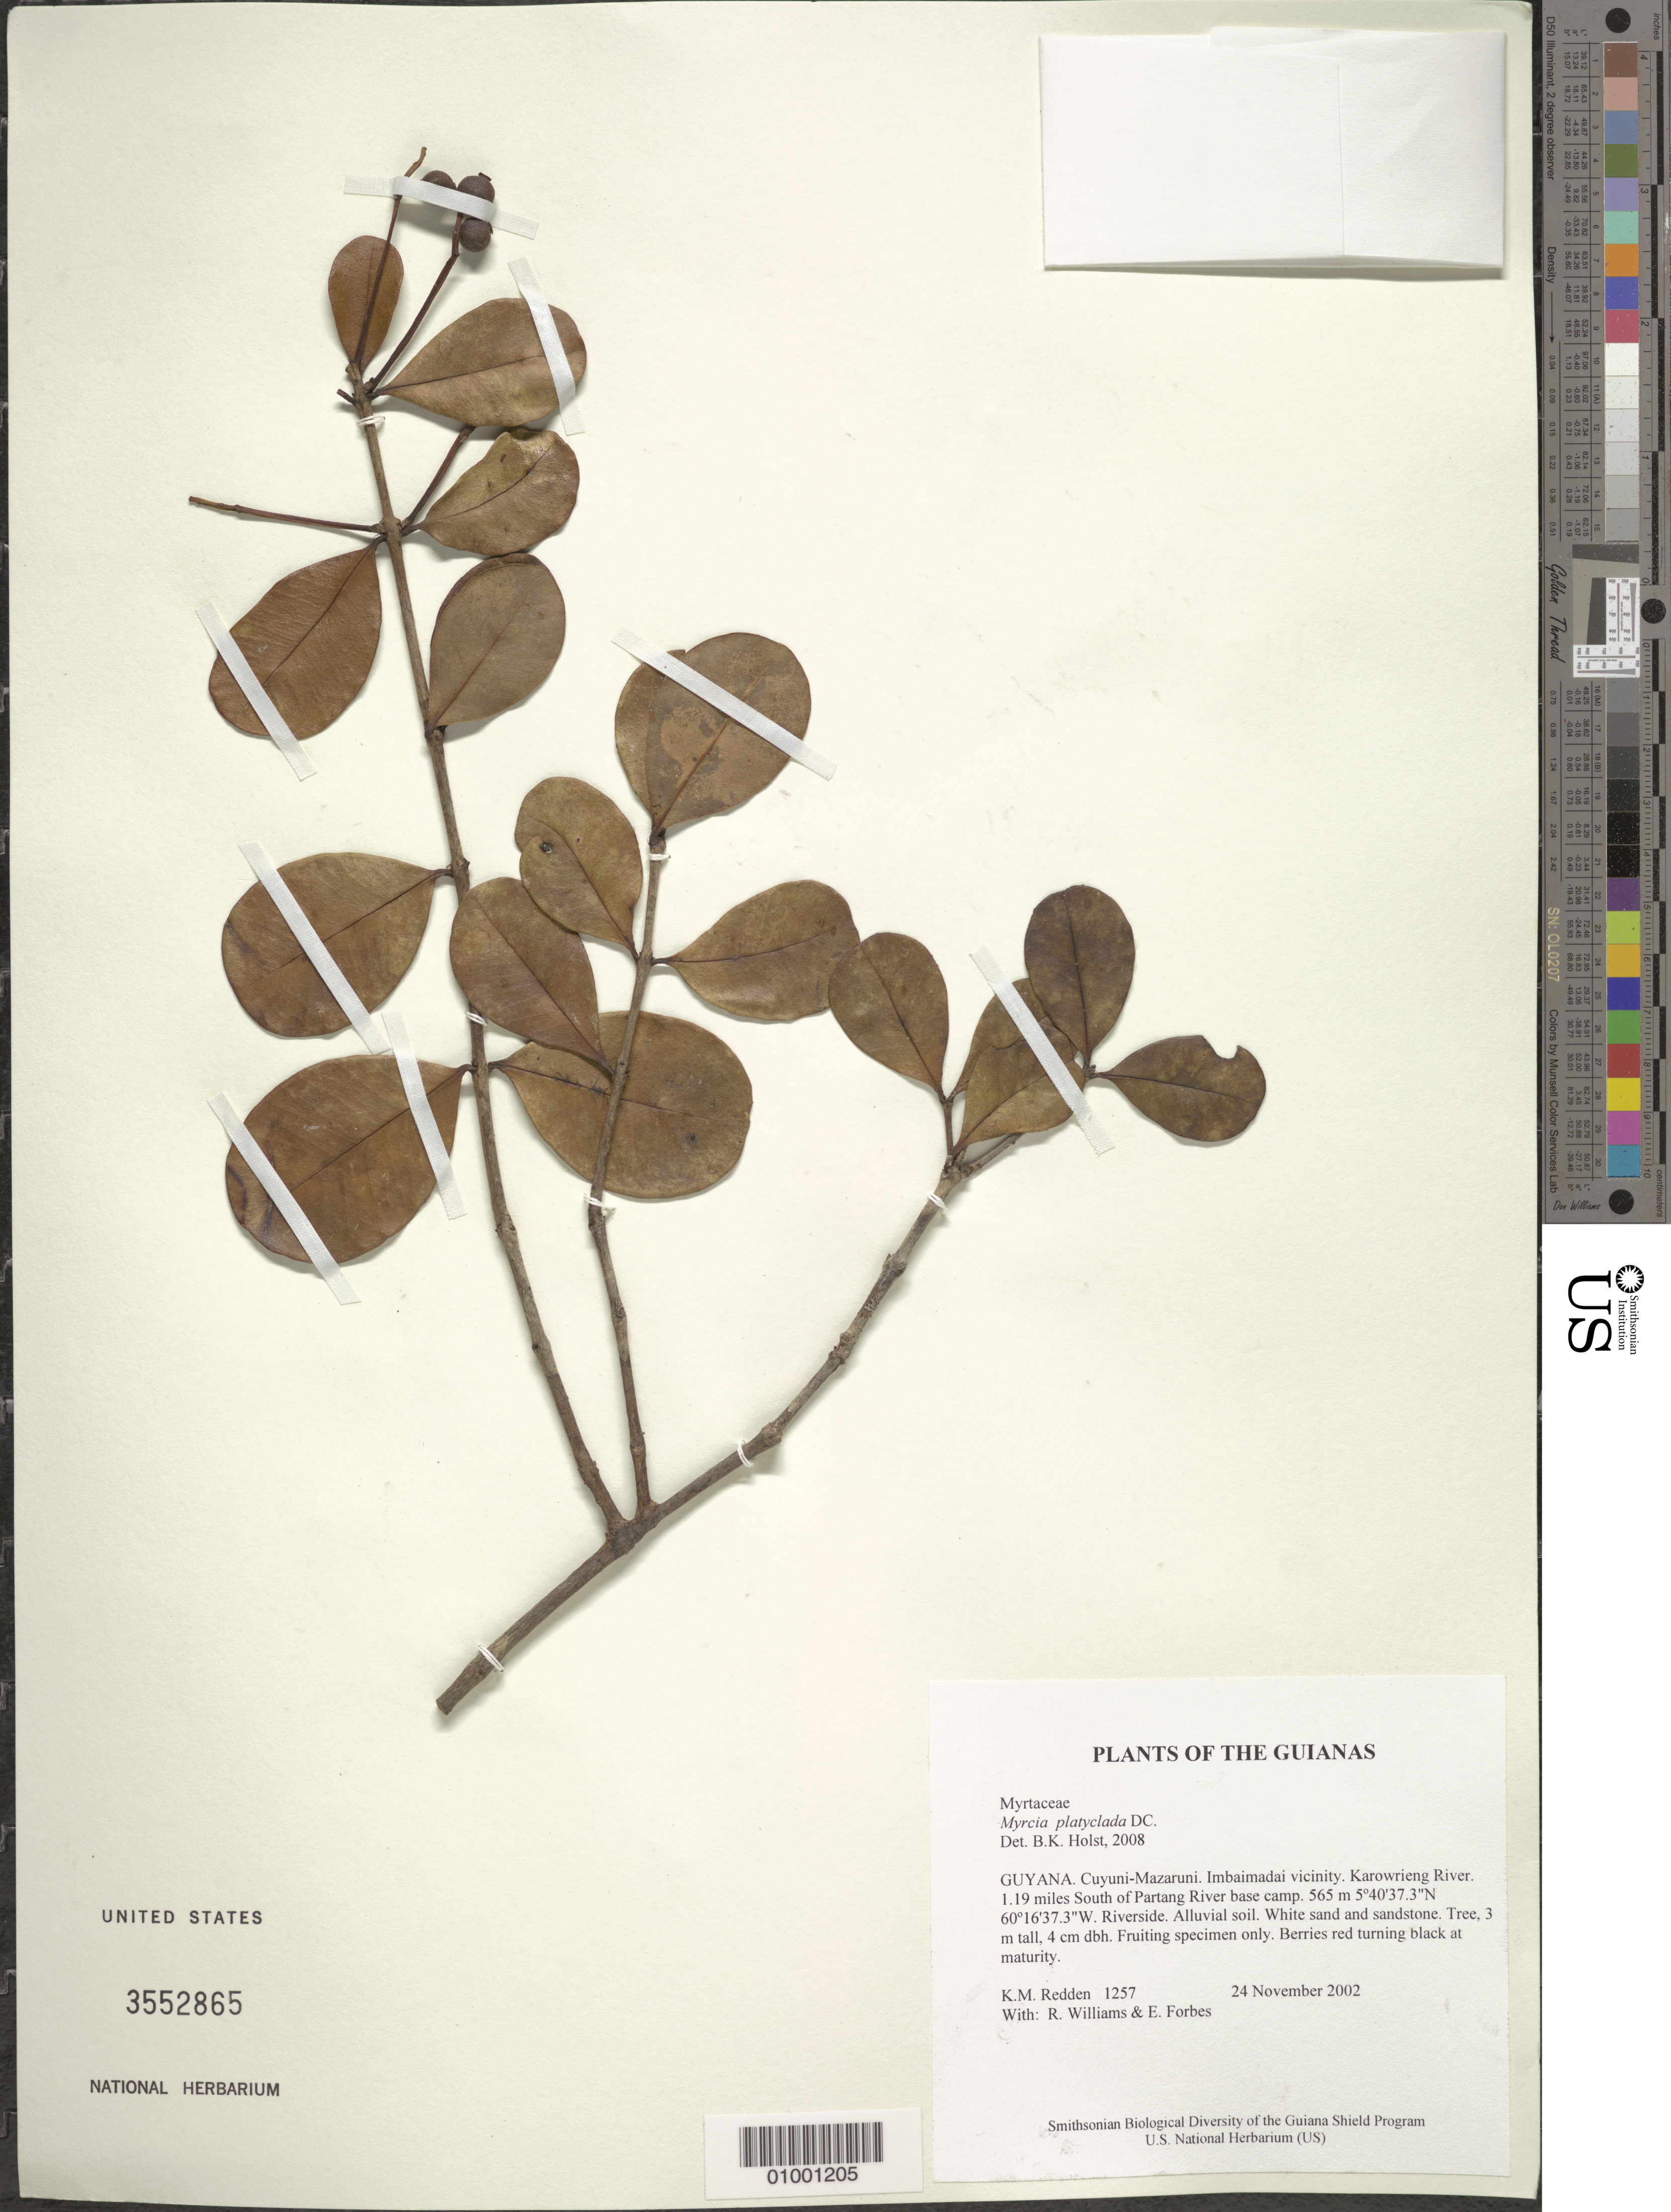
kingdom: Plantae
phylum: Tracheophyta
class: Magnoliopsida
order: Myrtales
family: Myrtaceae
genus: Myrcia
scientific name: Myrcia platyclada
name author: DC.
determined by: Holst, Bruce K.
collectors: K. M. Redden, R. Williams & E. Forbes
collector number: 1257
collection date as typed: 24 November 2002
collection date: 2002-11-24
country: Guyana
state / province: Cuyuni-Mazaruni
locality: Imbaimadai vicinity. Karowrieng River. 1.19 miles South of Partang River base camp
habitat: Riverside. Alluvial soil. White sand and sandstone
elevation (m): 565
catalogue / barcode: US 3552865